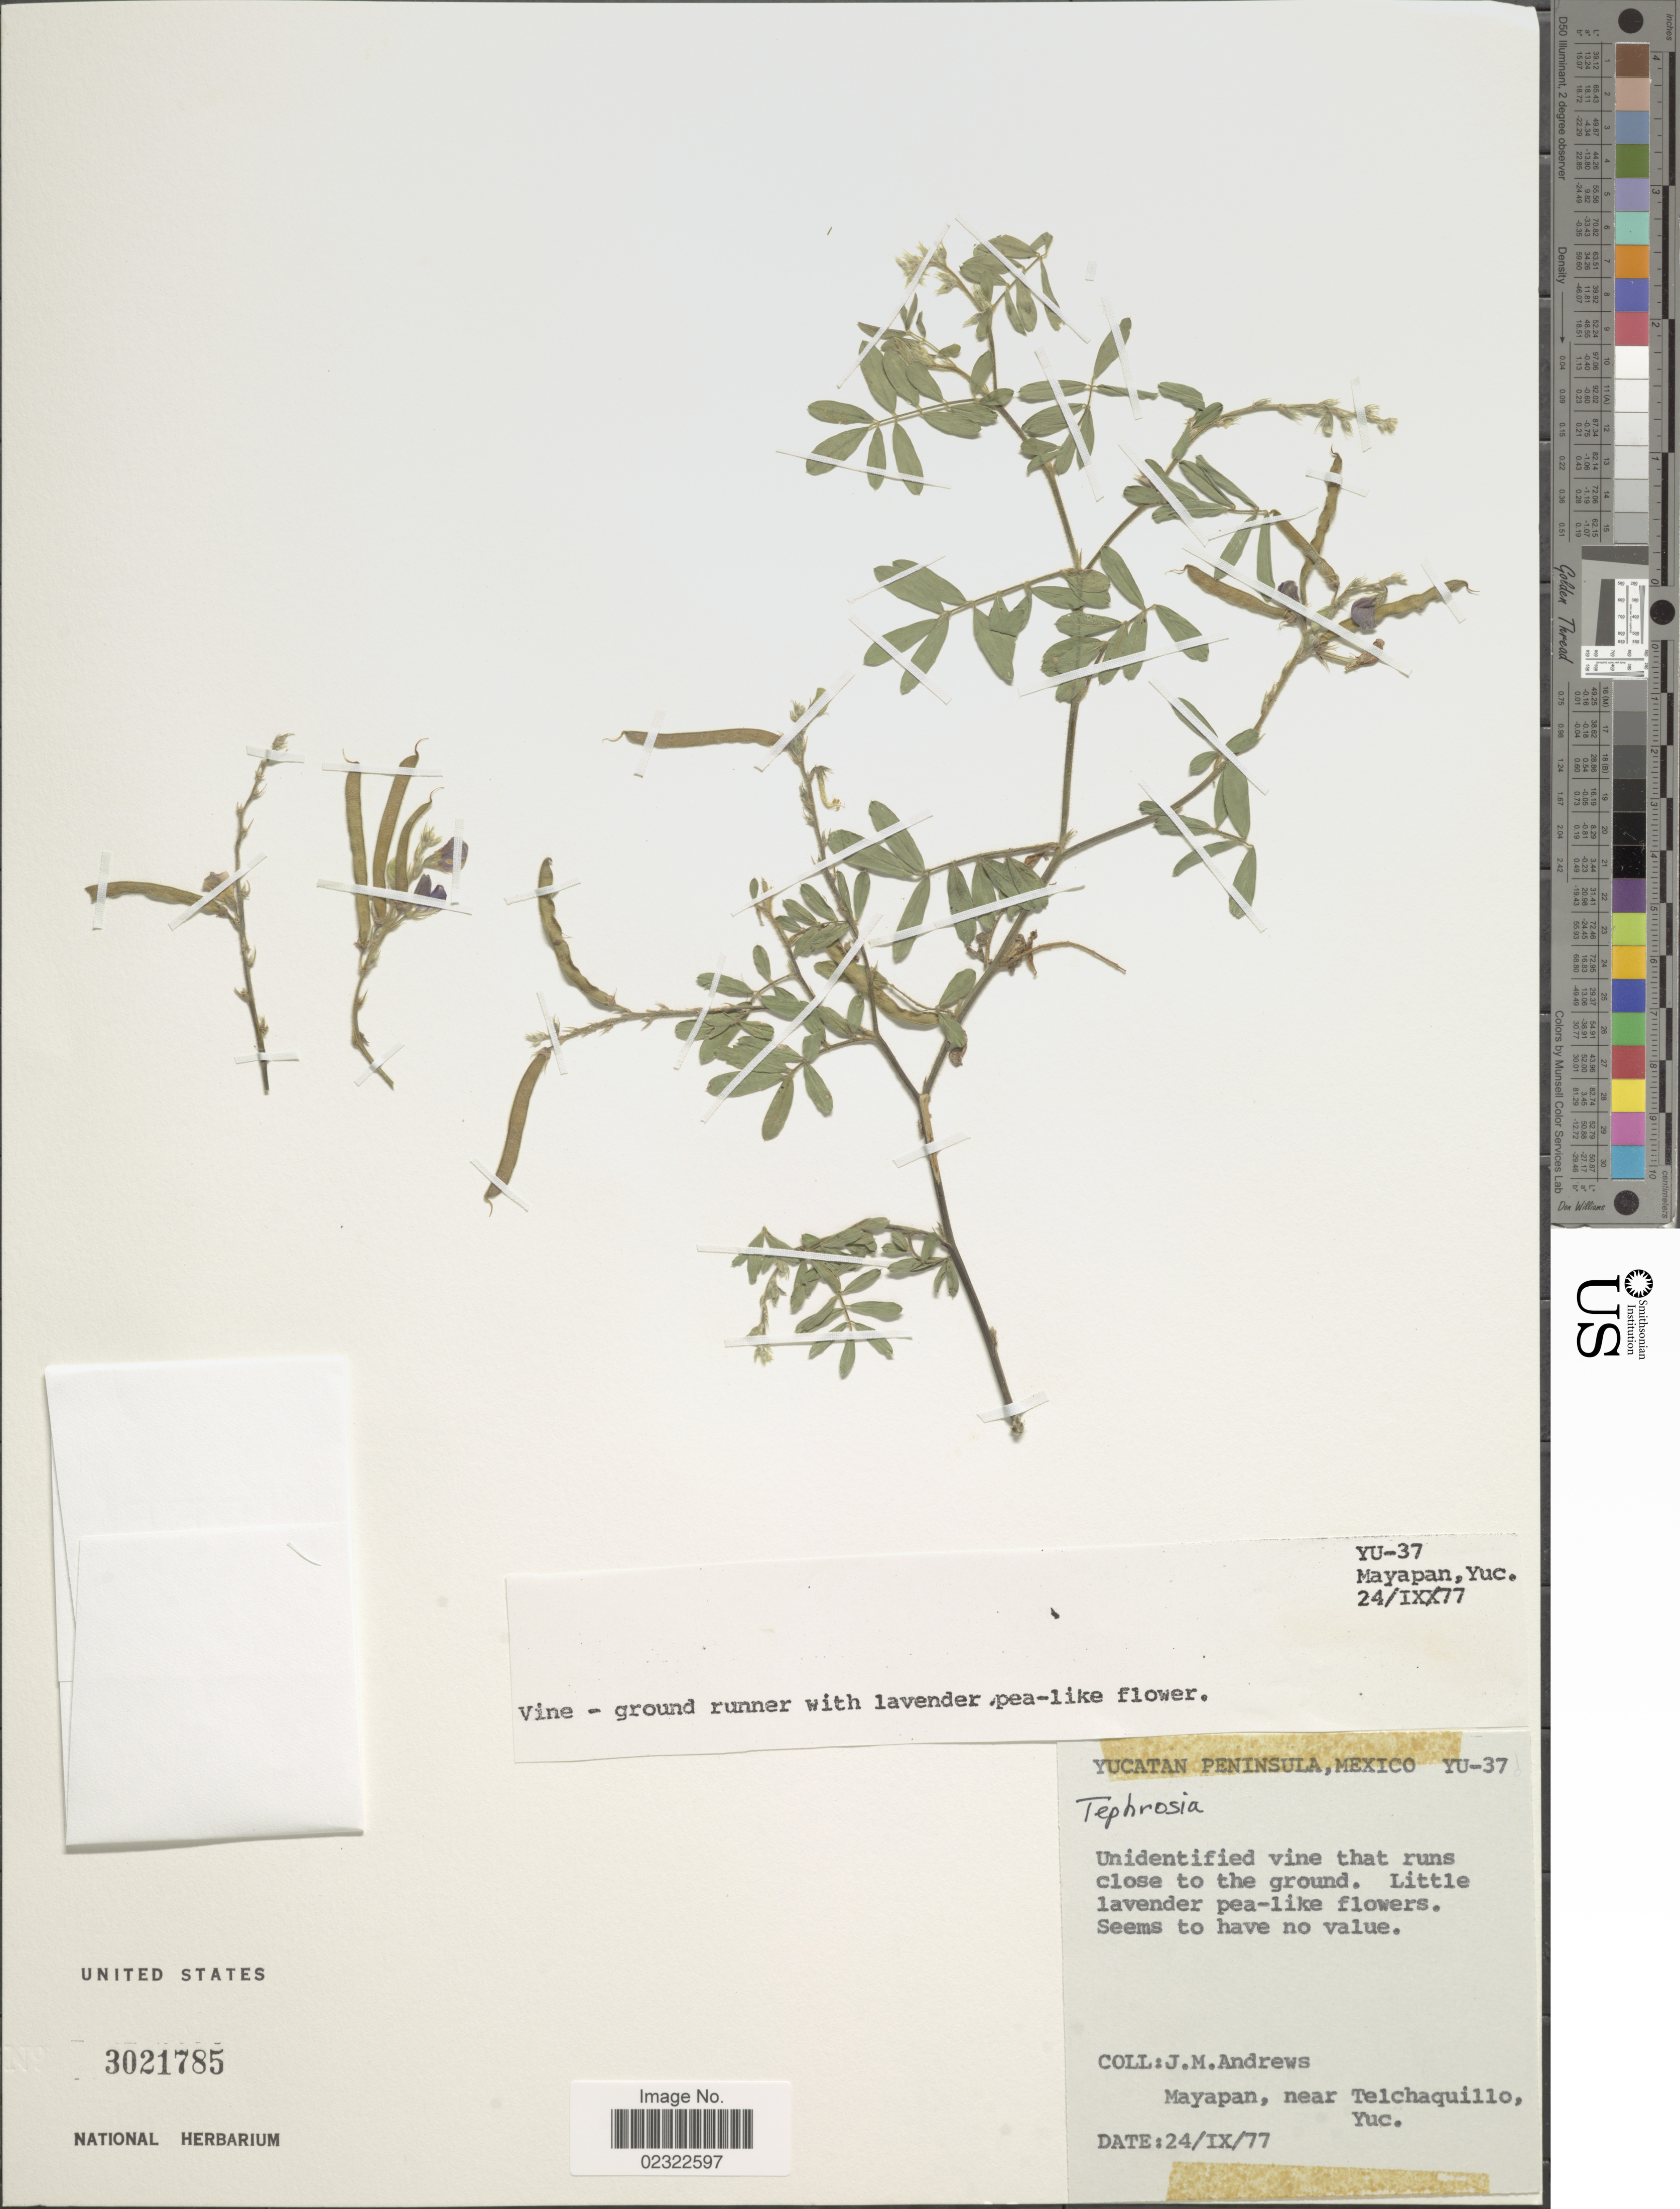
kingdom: Plantae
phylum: Tracheophyta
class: Magnoliopsida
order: Fabales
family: Fabaceae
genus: Tephrosia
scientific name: Tephrosia sp.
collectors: J. M. Andrews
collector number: YU-37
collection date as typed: Transcribed d/m/y: 24/9/77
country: Mexico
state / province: Yucatán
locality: Yucatan Peninsula, Mexico. Mayapan, near Telchaquillo, Yuc.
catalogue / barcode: US 3021785